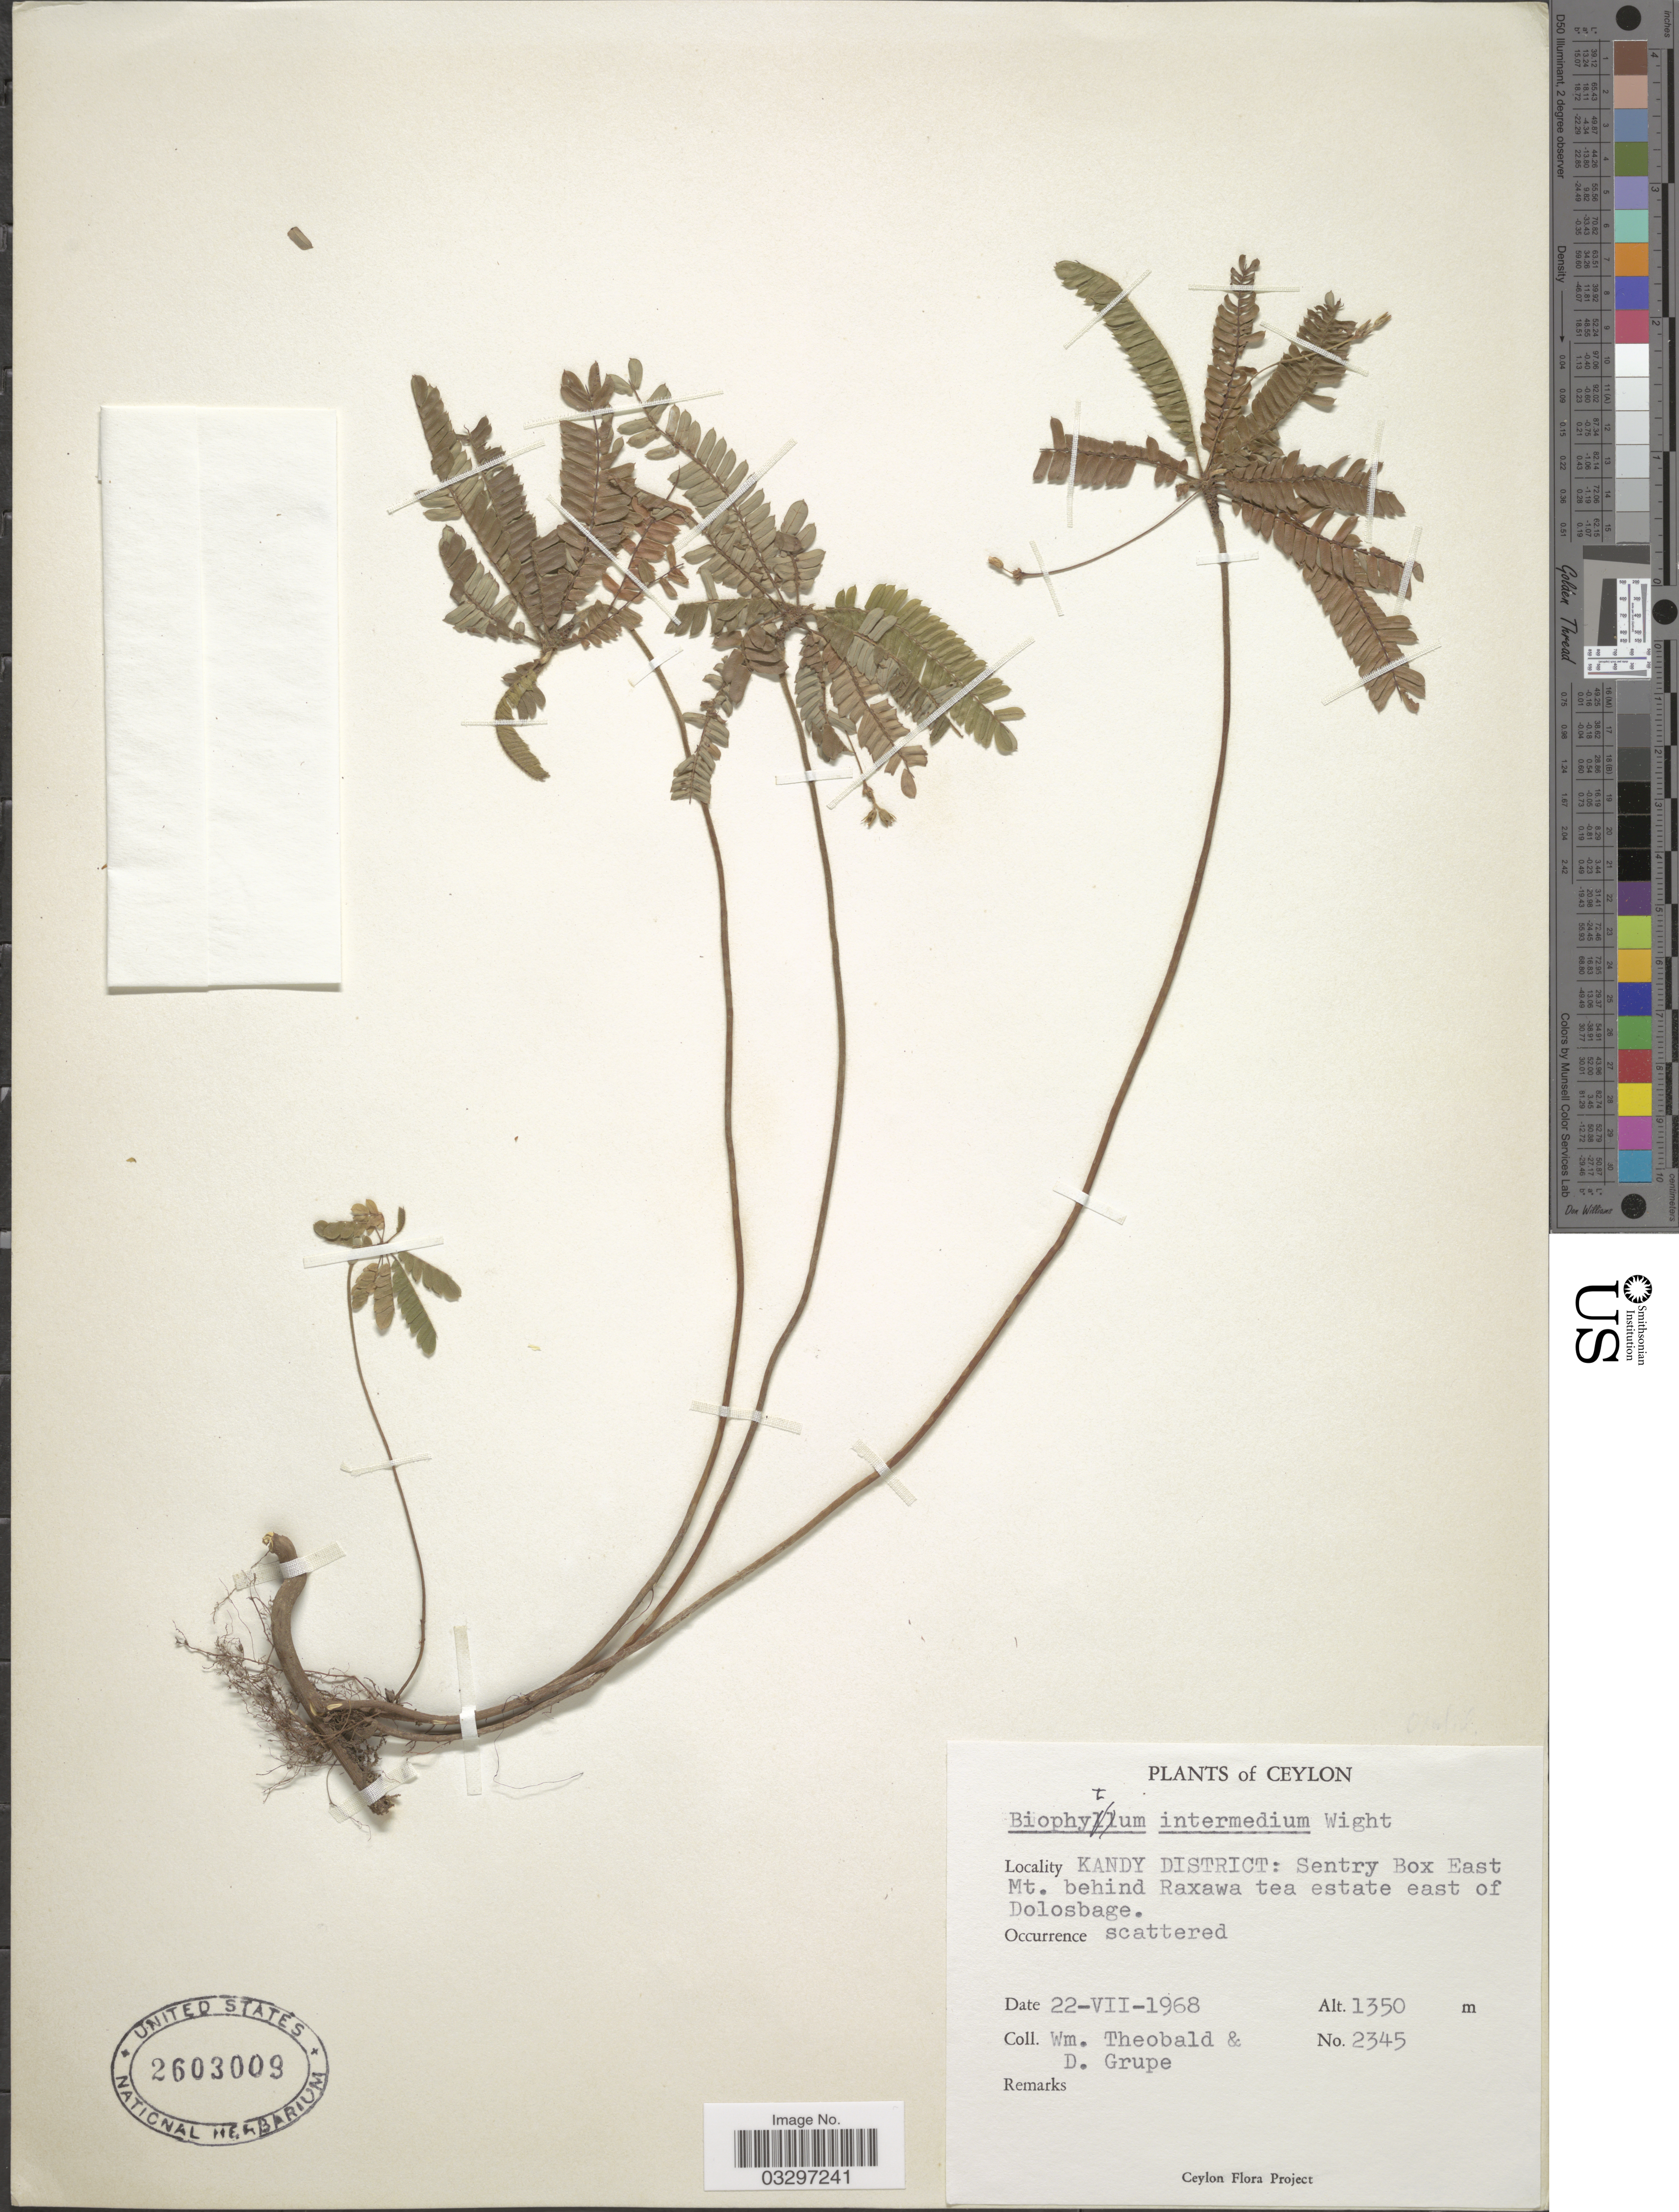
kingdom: Plantae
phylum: Tracheophyta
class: Magnoliopsida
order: Oxalidales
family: Oxalidaceae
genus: Biophytum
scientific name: Biophytum intermedium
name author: Wight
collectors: W. Theobald & D. Grupe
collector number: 2345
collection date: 1968-07-22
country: Sri Lanka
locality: Ceylon. Kandy District: Sentry Box East Mt. behind Raxawa tea estate east of Dolosbage.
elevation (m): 1350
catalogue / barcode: US 2603009